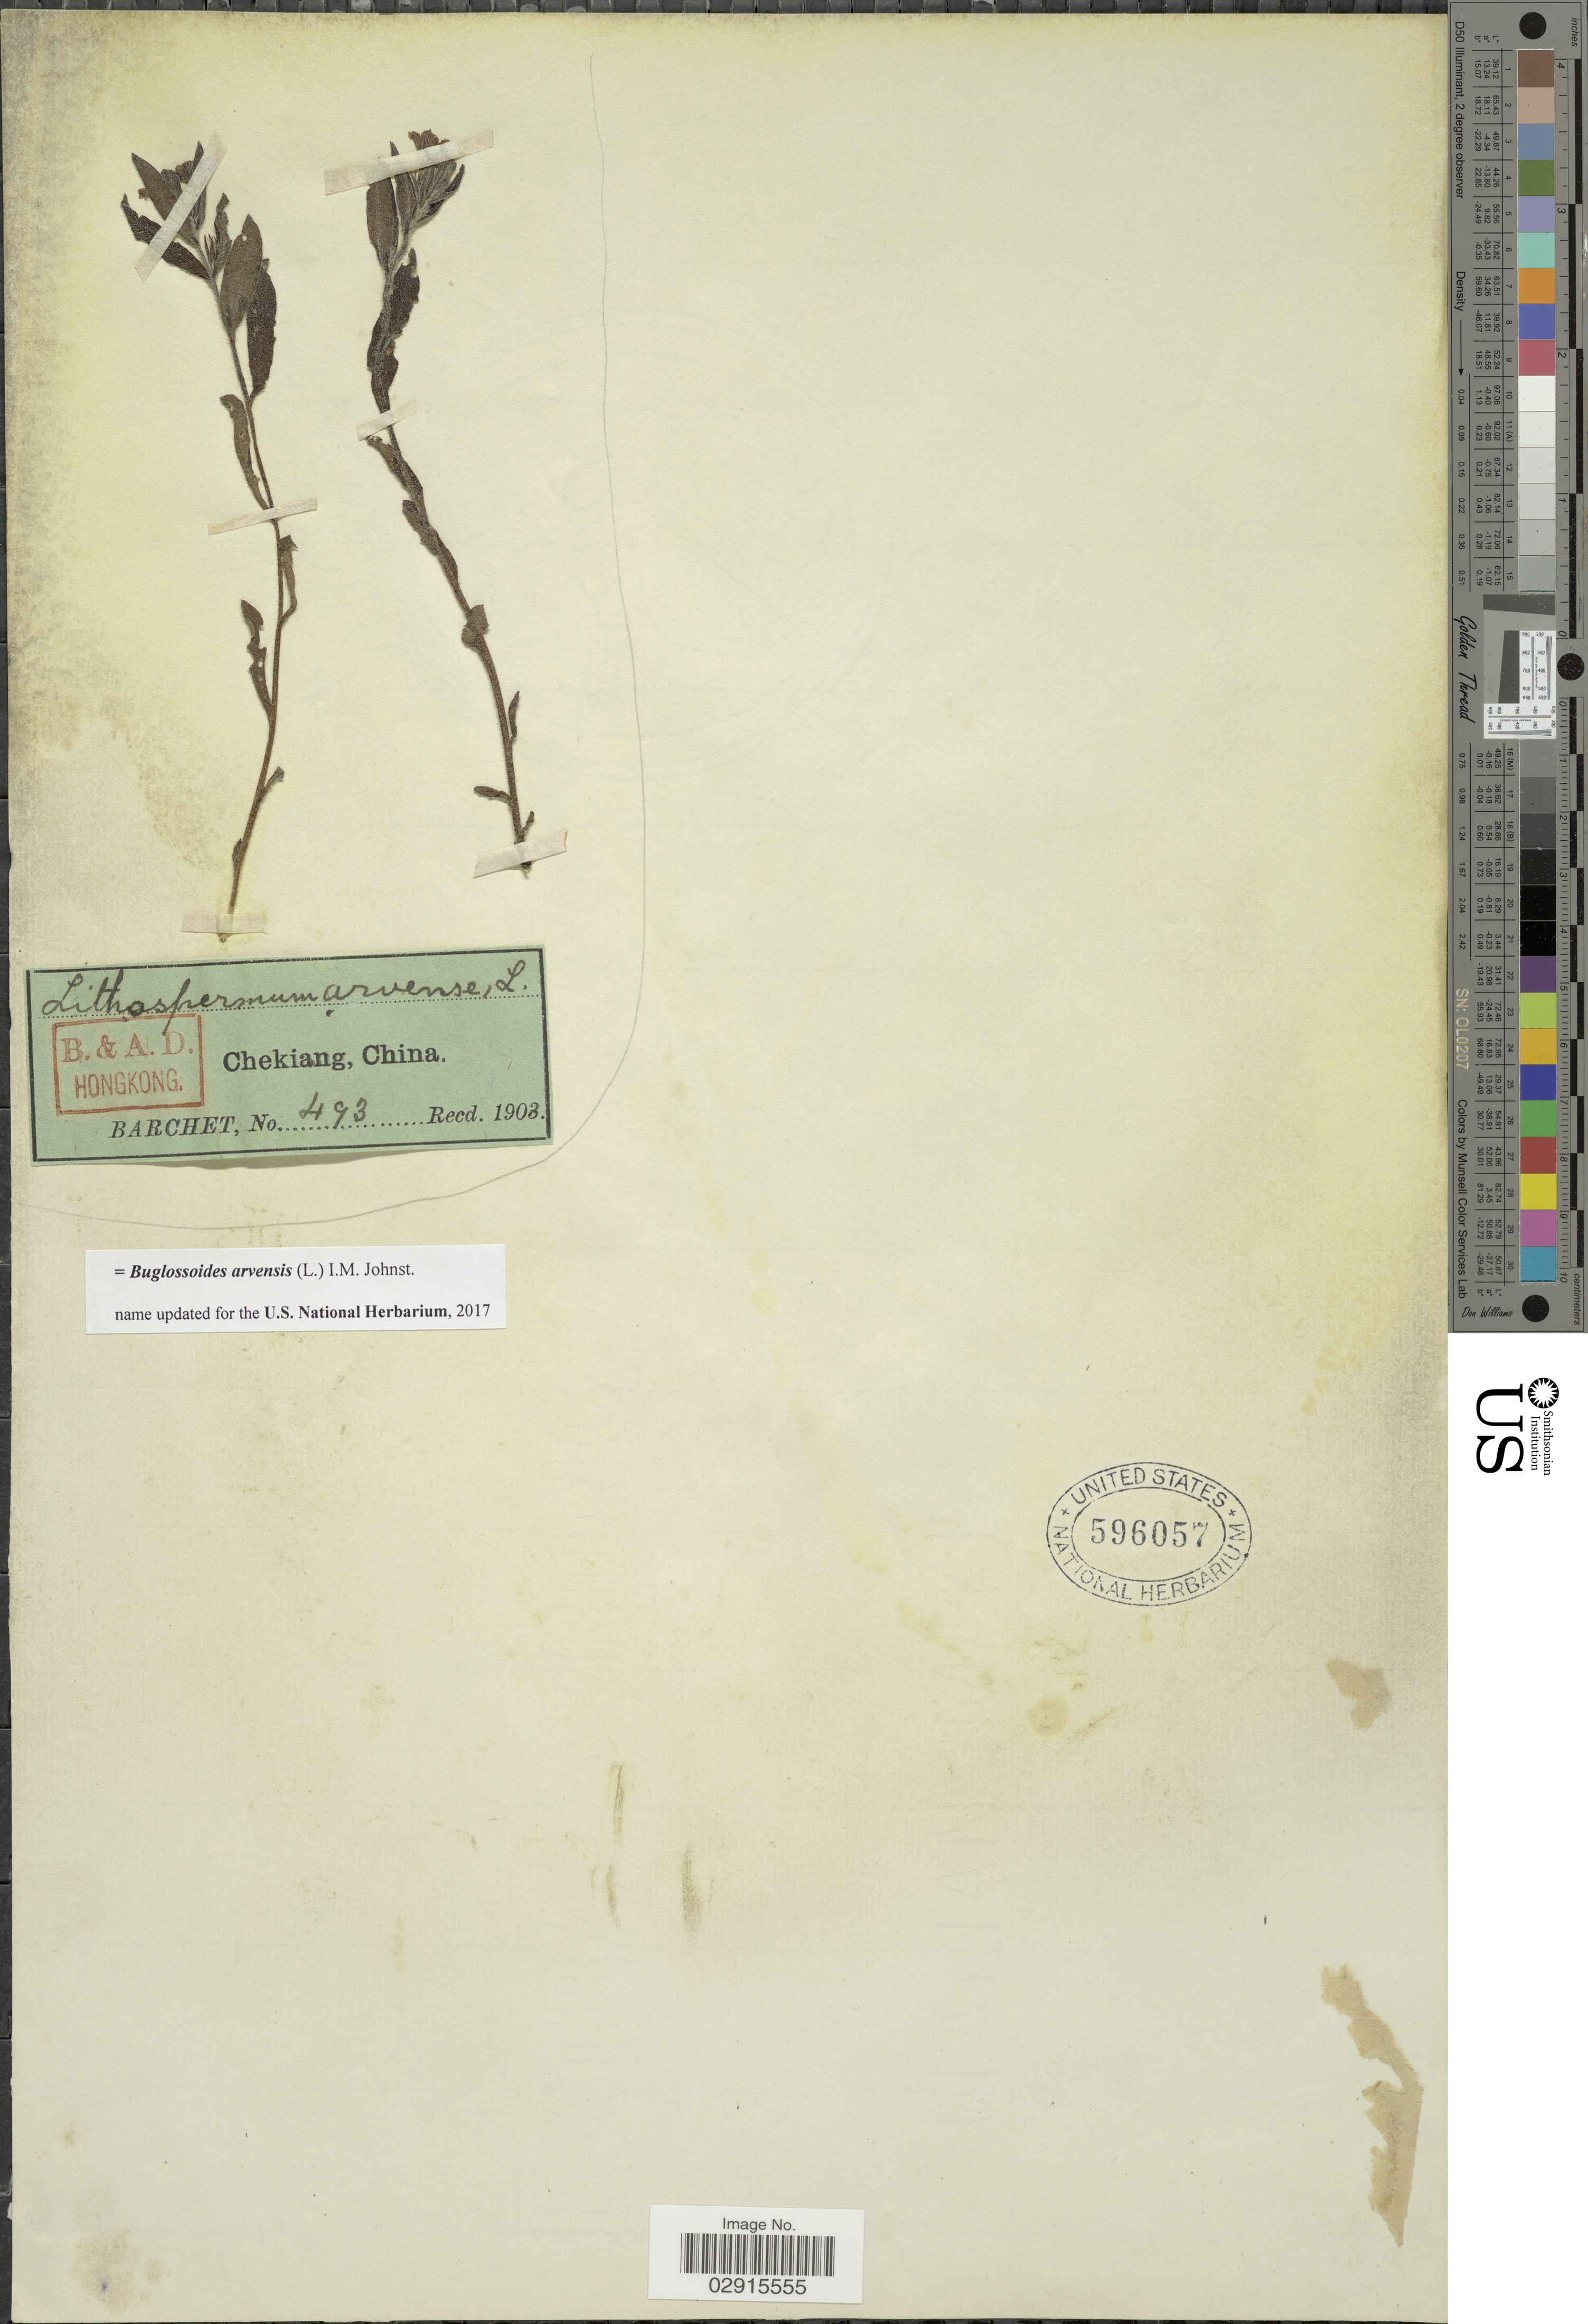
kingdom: Plantae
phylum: Tracheophyta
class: Magnoliopsida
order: Boraginales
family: Boraginaceae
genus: Buglossoides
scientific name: Buglossoides arvensis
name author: (L.) I.M. Johnst.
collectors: S. P. Barchet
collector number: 493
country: China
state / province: Zhejiang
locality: Chekiang.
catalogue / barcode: US 596057